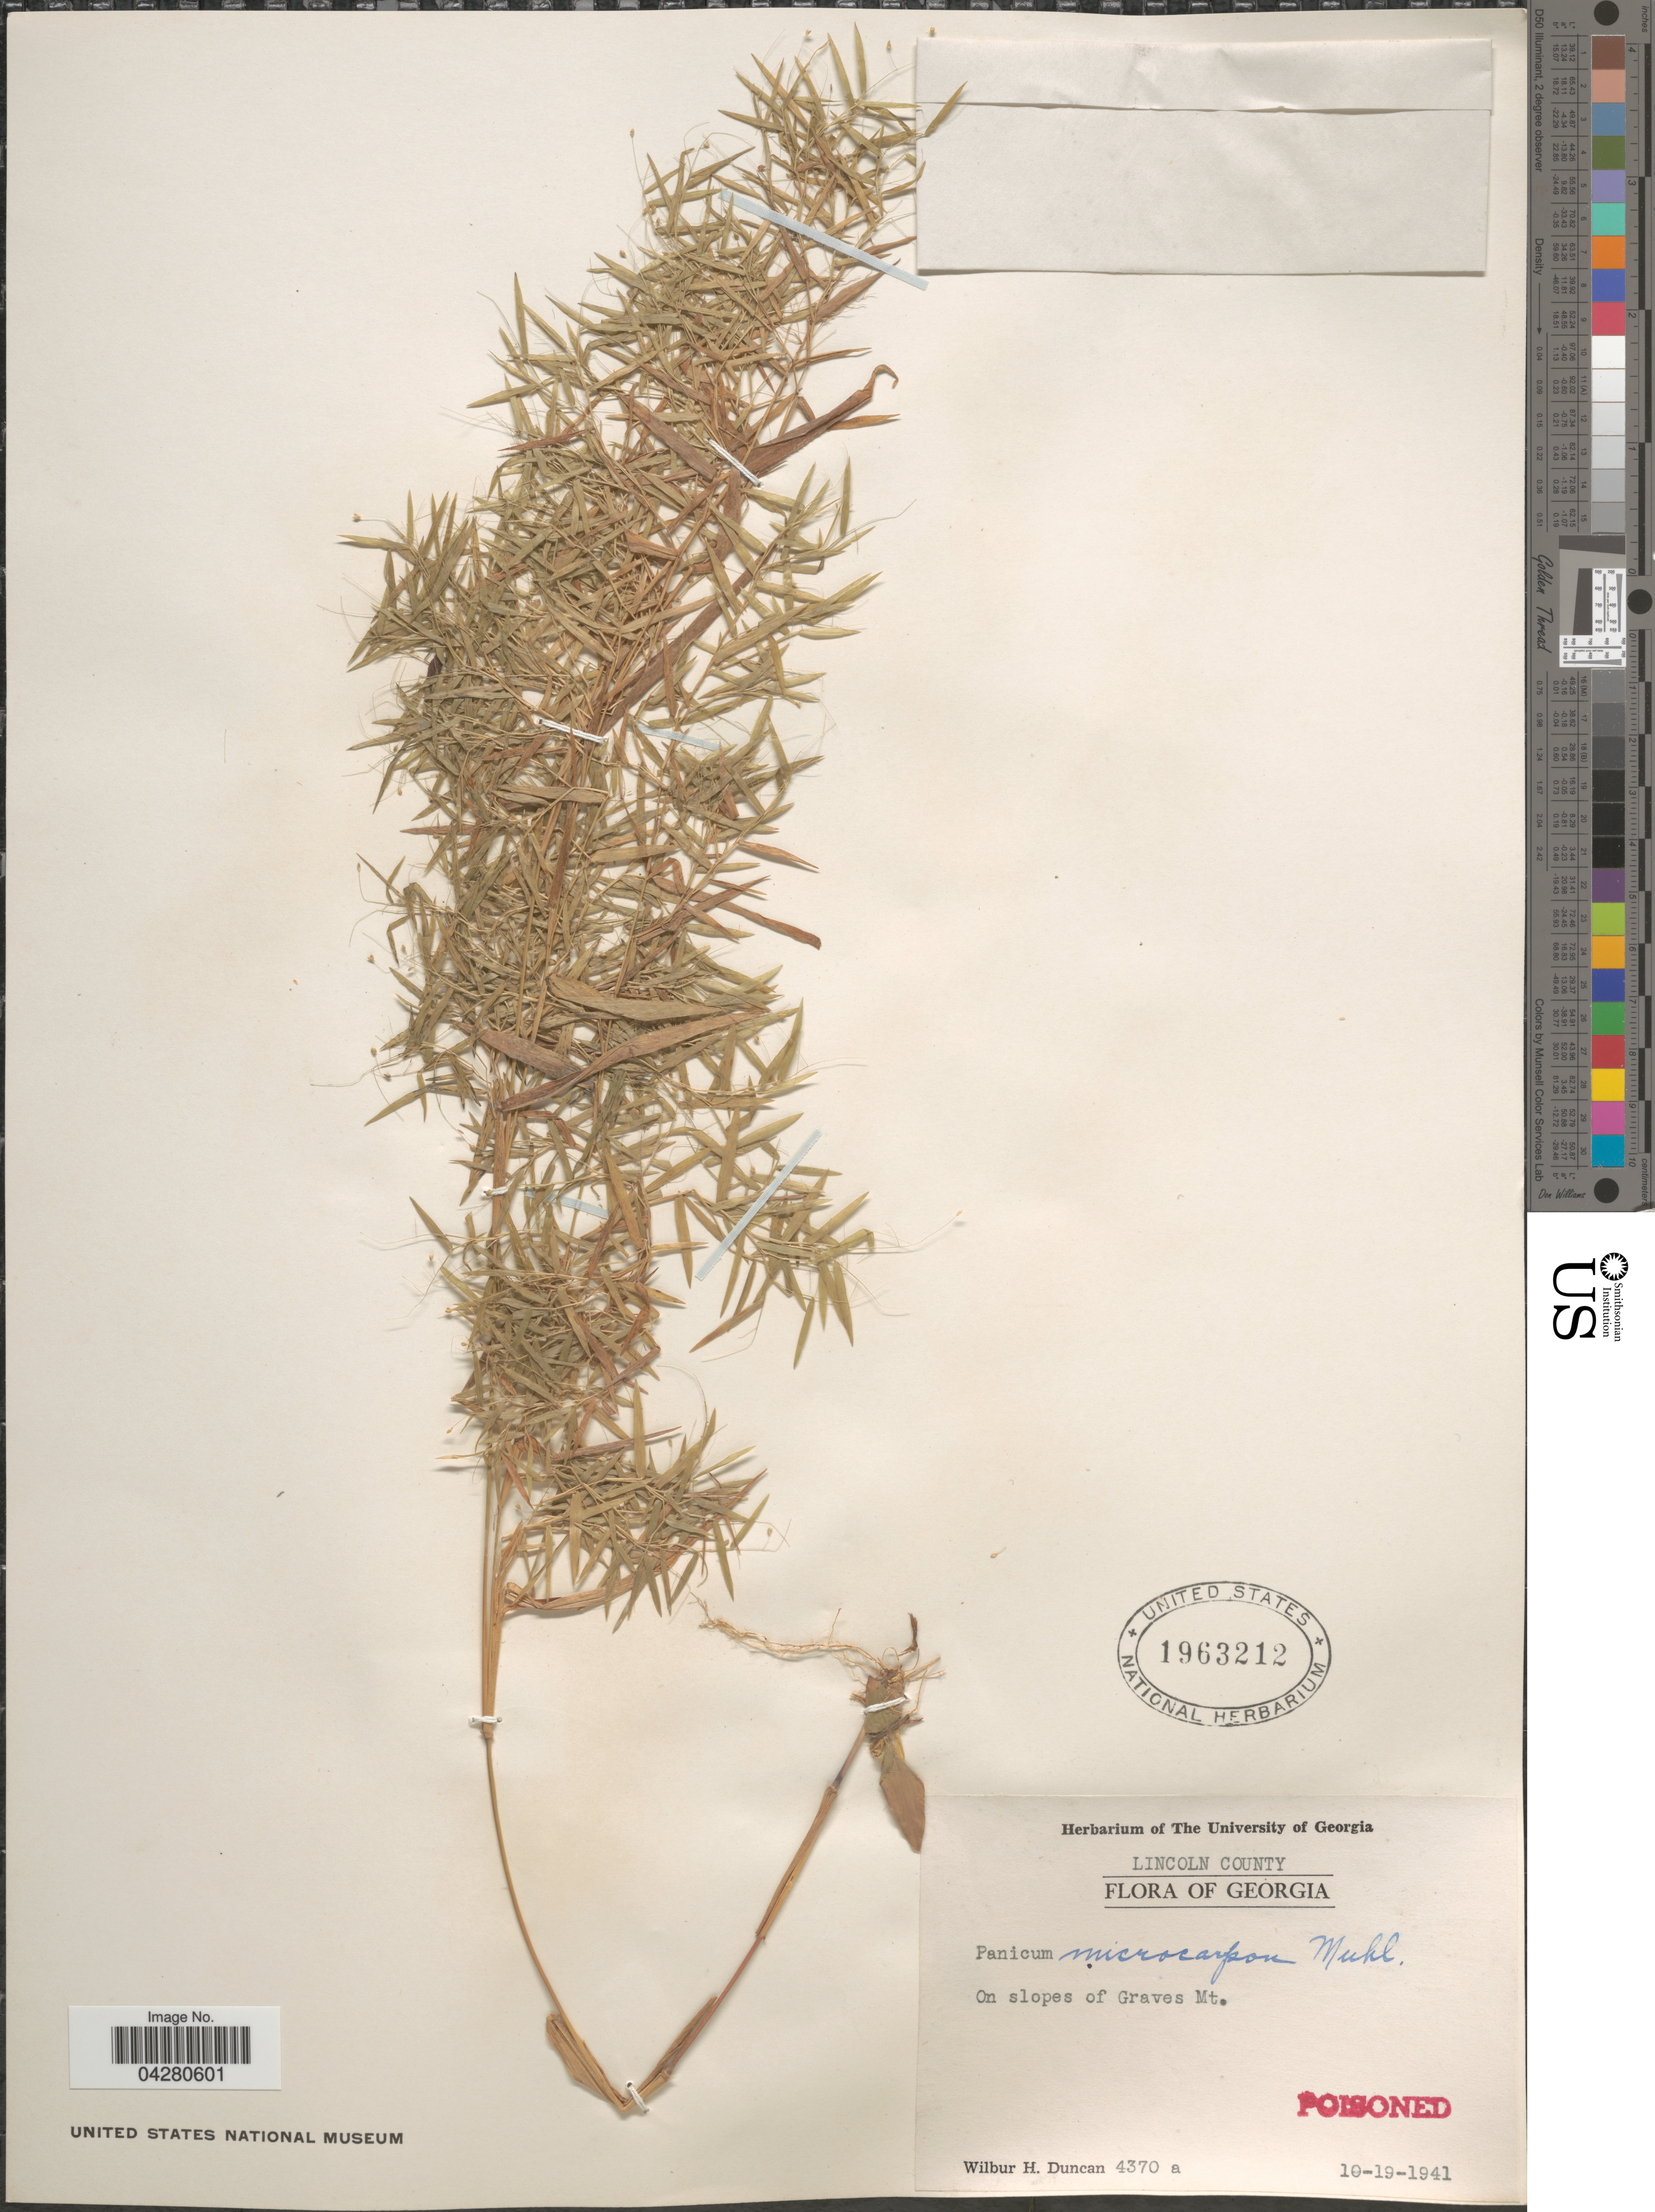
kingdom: Plantae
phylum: Tracheophyta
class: Liliopsida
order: Poales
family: Poaceae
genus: Dichanthelium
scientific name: Dichanthelium dichotomum var. dichotomum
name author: (L.) Gould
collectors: W. H. Duncan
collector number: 4370a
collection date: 1941-10-19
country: United States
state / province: Georgia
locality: Lincoln County. On slopes of Graves Mt.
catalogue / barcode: US 1963212